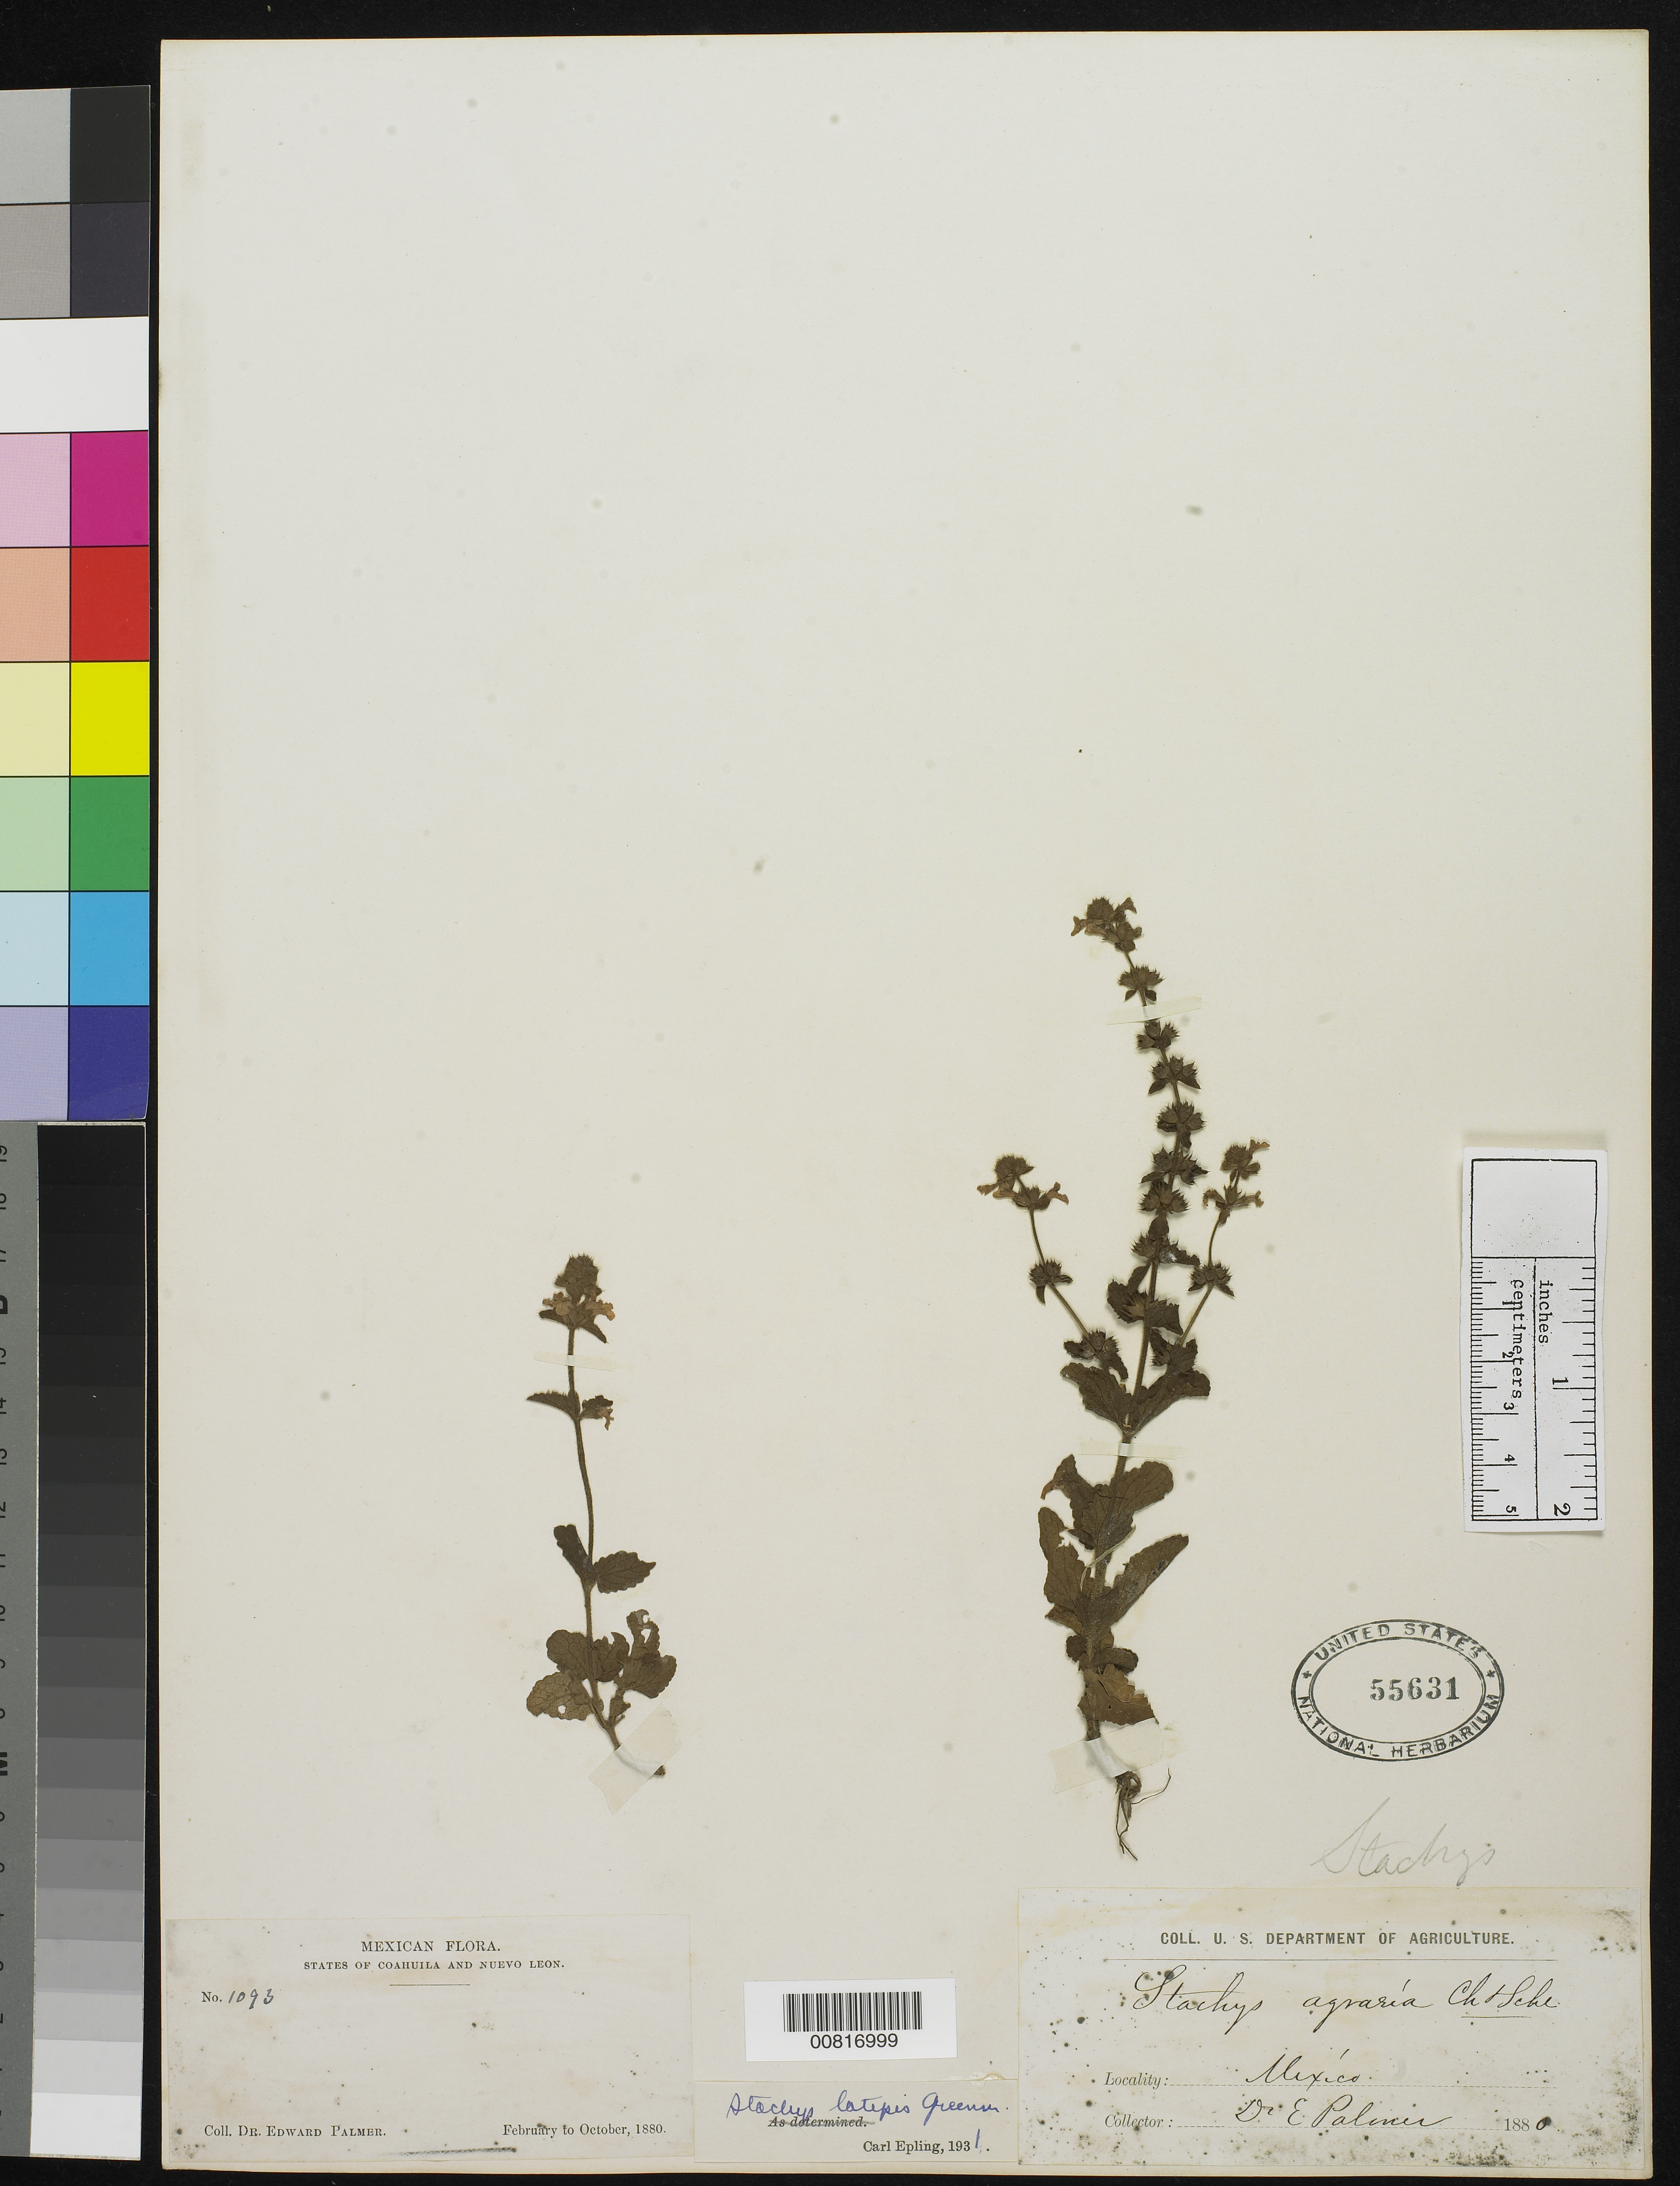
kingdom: Plantae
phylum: Tracheophyta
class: Magnoliopsida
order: Lamiales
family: Lamiaceae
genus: Stachys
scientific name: Stachys latipes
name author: Greenm.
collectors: E. Palmer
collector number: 1093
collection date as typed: Feb 1880 to -- Oct 1880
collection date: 1880-02/1880-10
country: Mexico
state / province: Coahuila / Nuevo León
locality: States of Coahuila and Nuevo León.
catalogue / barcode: US 55631